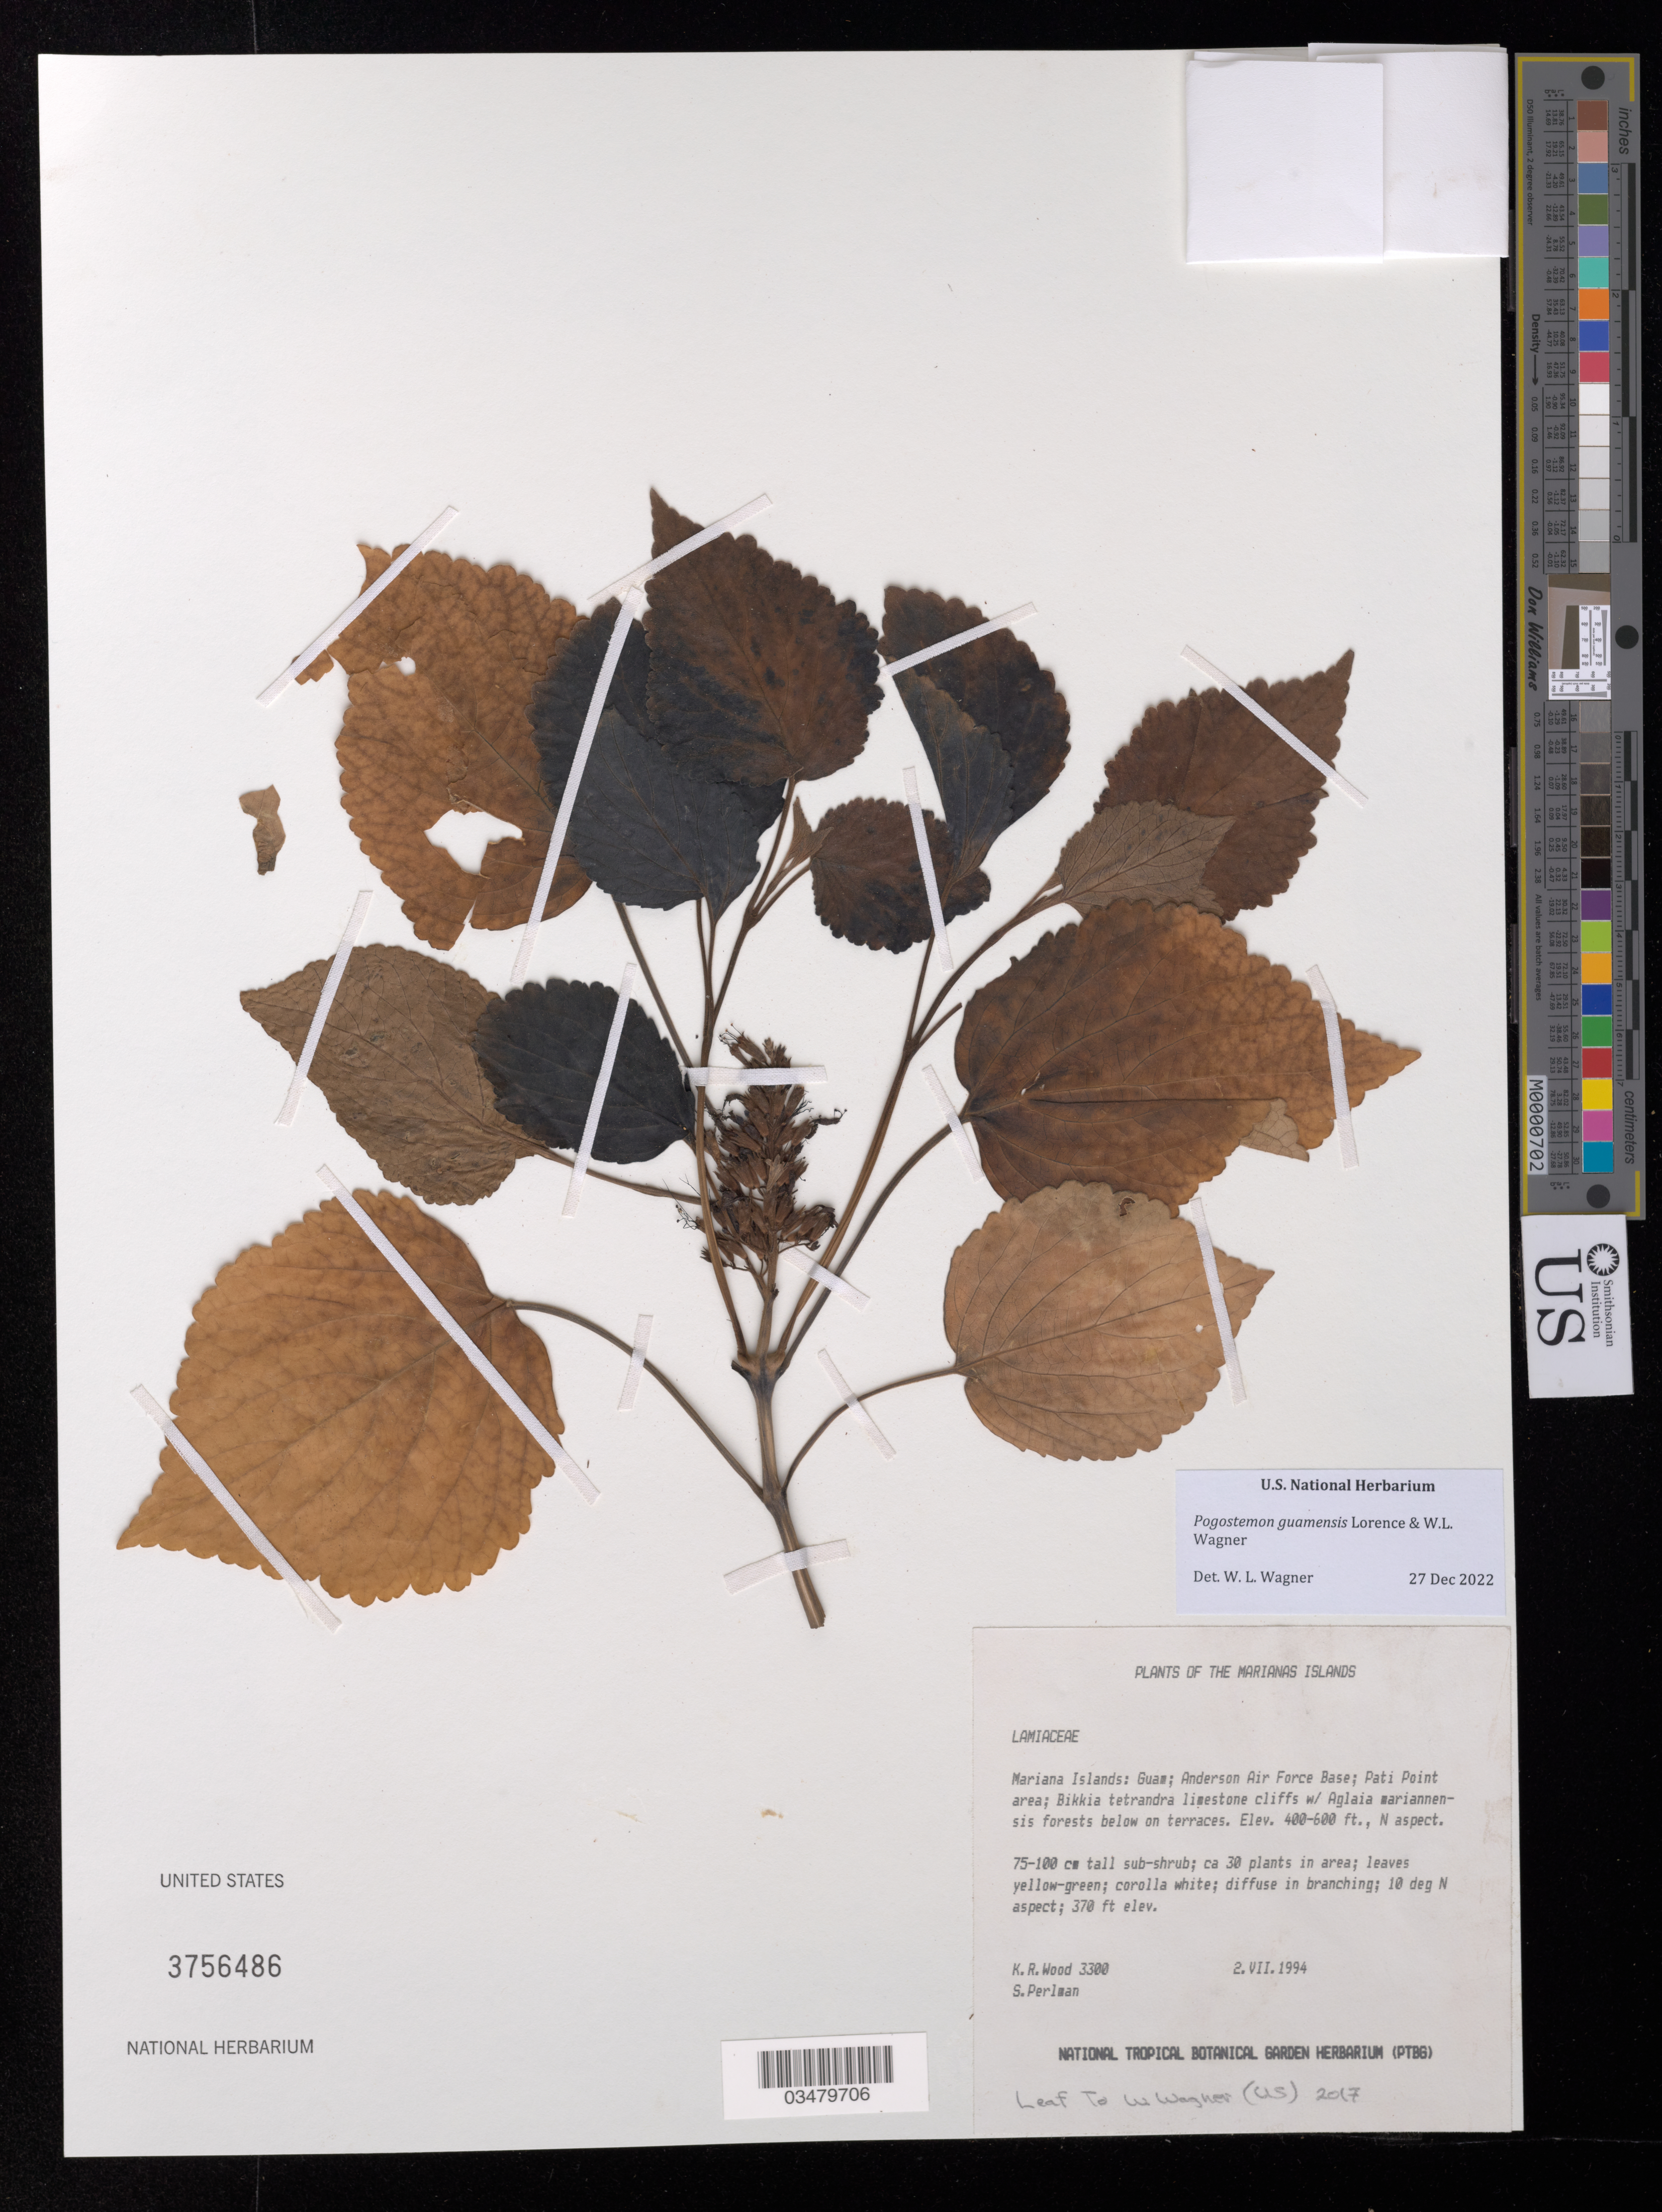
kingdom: Plantae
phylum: Tracheophyta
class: Magnoliopsida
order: Lamiales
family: Lamiaceae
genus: Pogostemon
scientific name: Pogostemon guamensis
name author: Lorence & W.L. Wagner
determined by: Wagner, W. L., (BOT), Smithsonian Institution - National Museum of Natural History (UNITED STATES)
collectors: R. Wood & S. P. Perlman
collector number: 3300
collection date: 1994-07-02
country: Guam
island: Guam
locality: Andersen Air Force Base, Pati Point area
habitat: Limestone cliffs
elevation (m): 122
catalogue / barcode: US 3756486